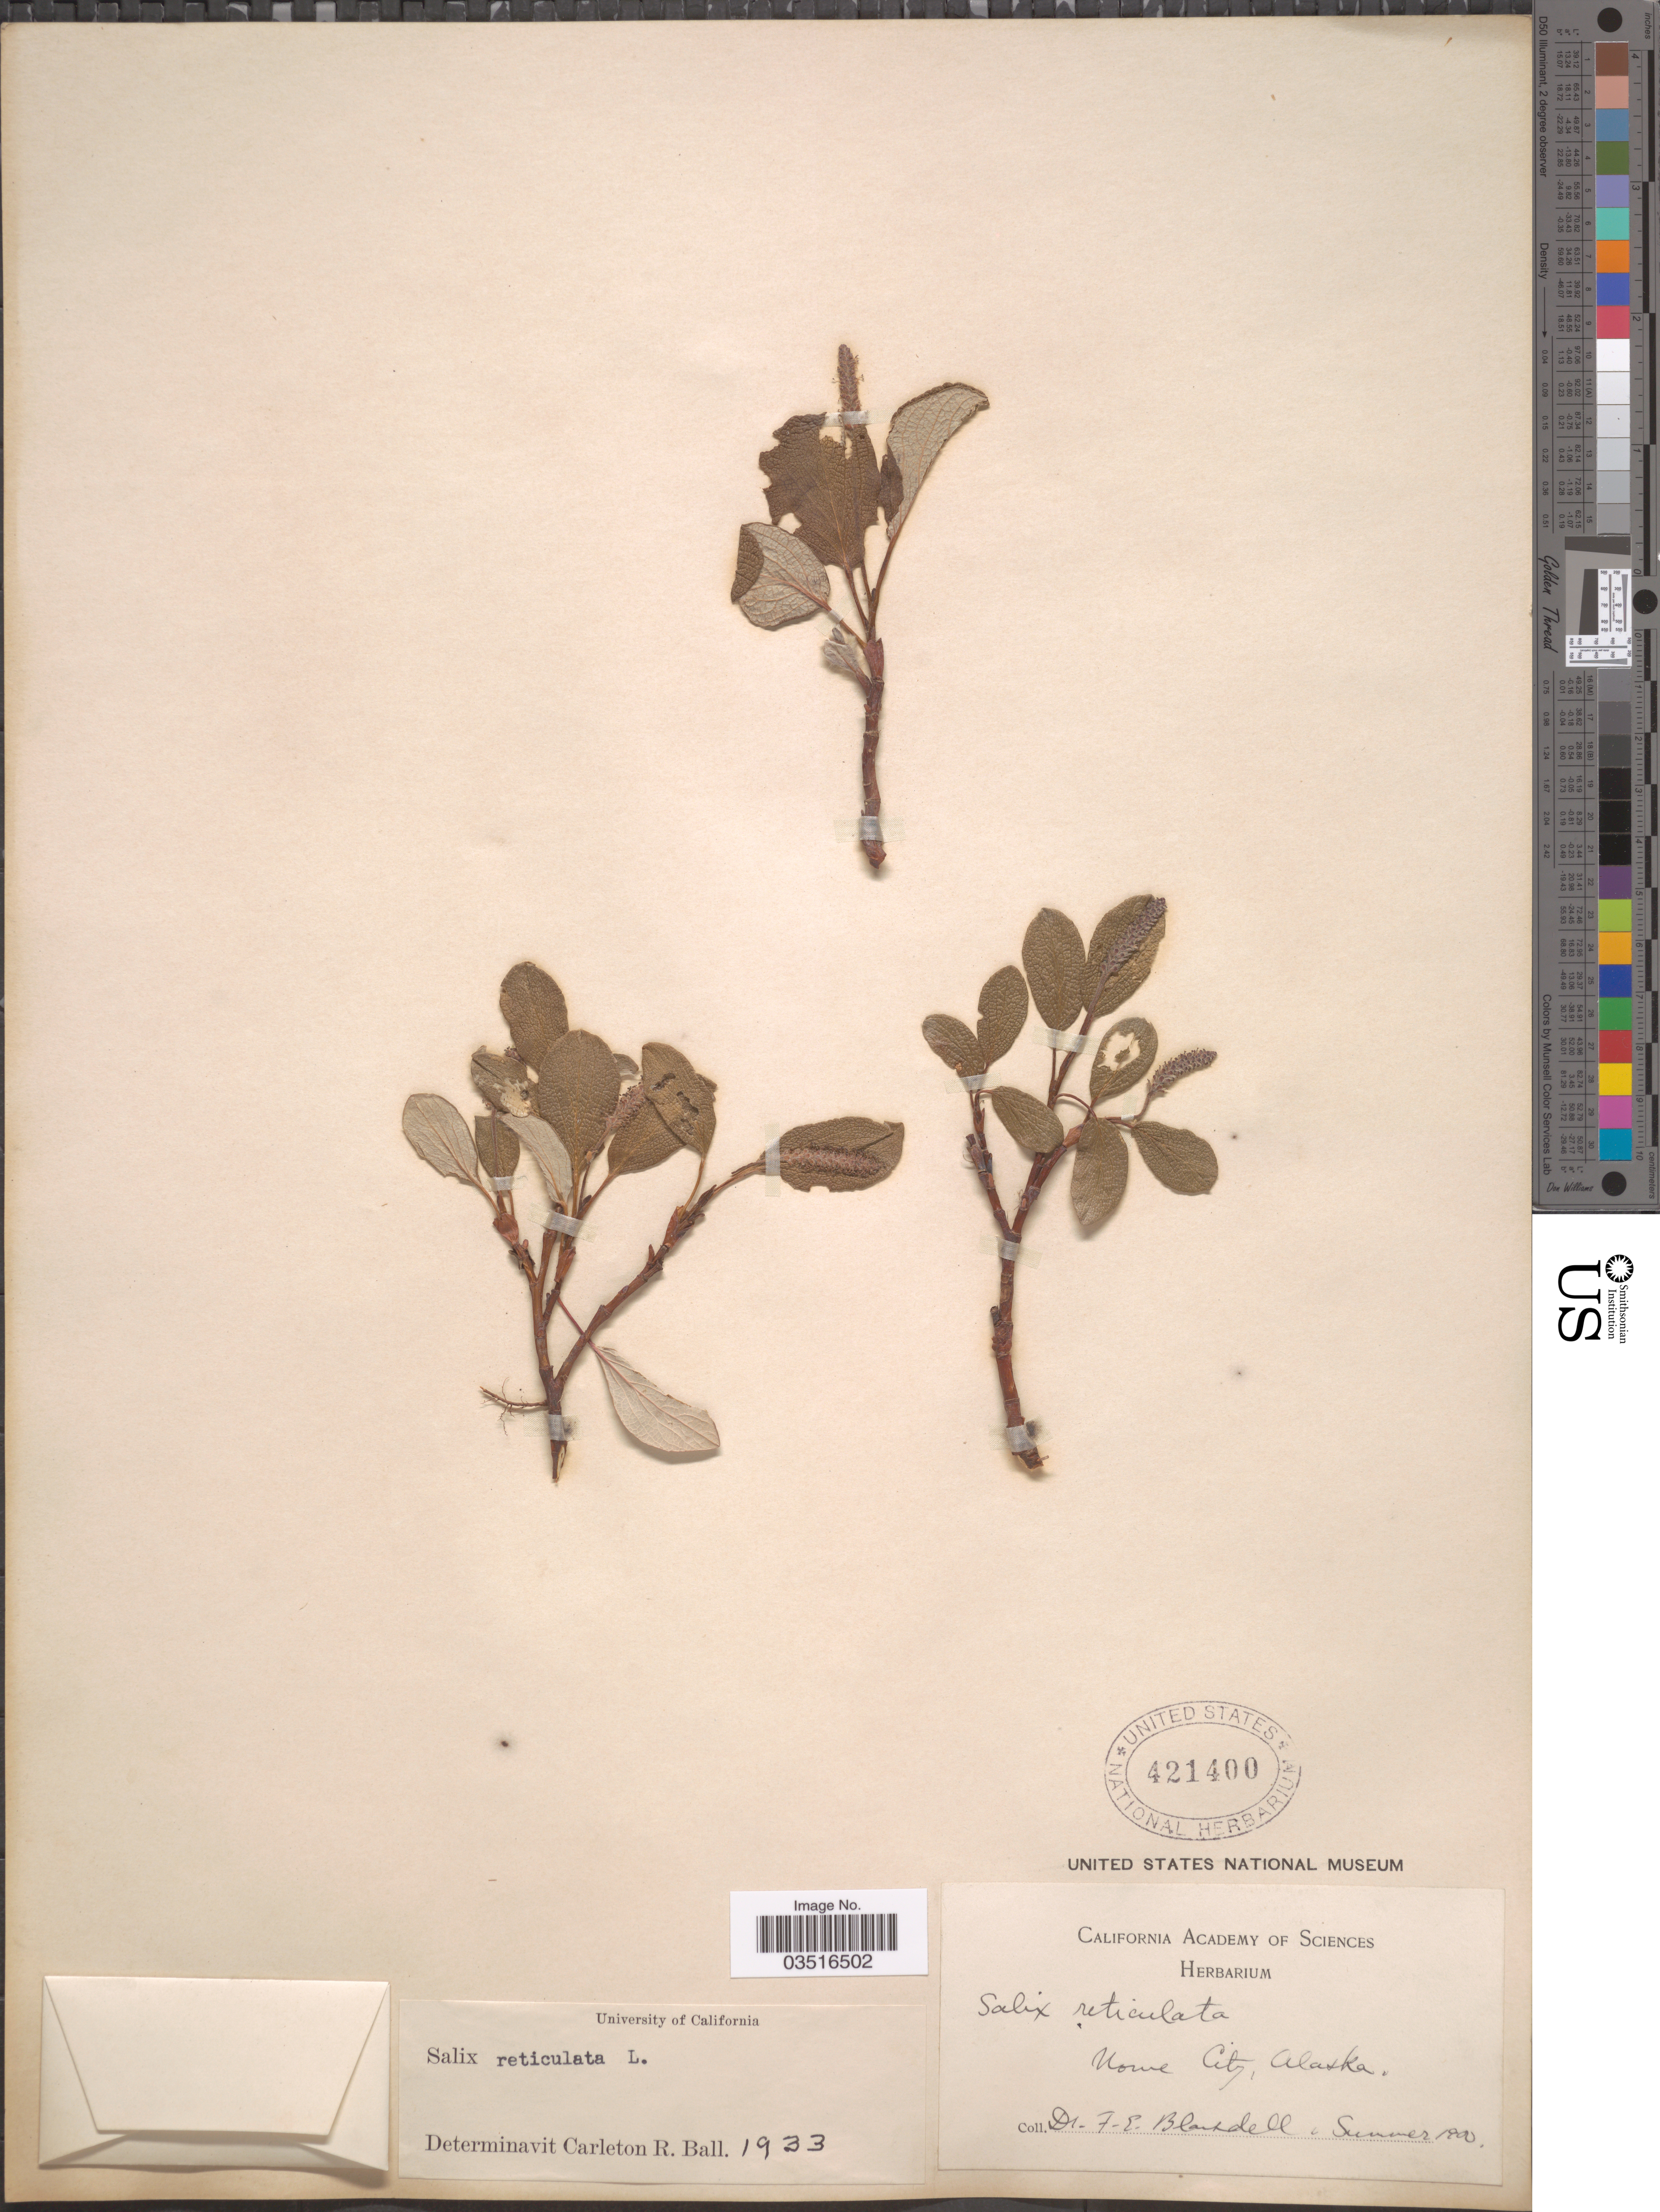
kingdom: Plantae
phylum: Tracheophyta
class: Magnoliopsida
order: Malpighiales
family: Salicaceae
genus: Salix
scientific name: Salix reticulata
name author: L.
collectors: F. Blaisdell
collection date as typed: Summer 1900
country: United States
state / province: Alaska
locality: Nome City.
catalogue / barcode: US 421400